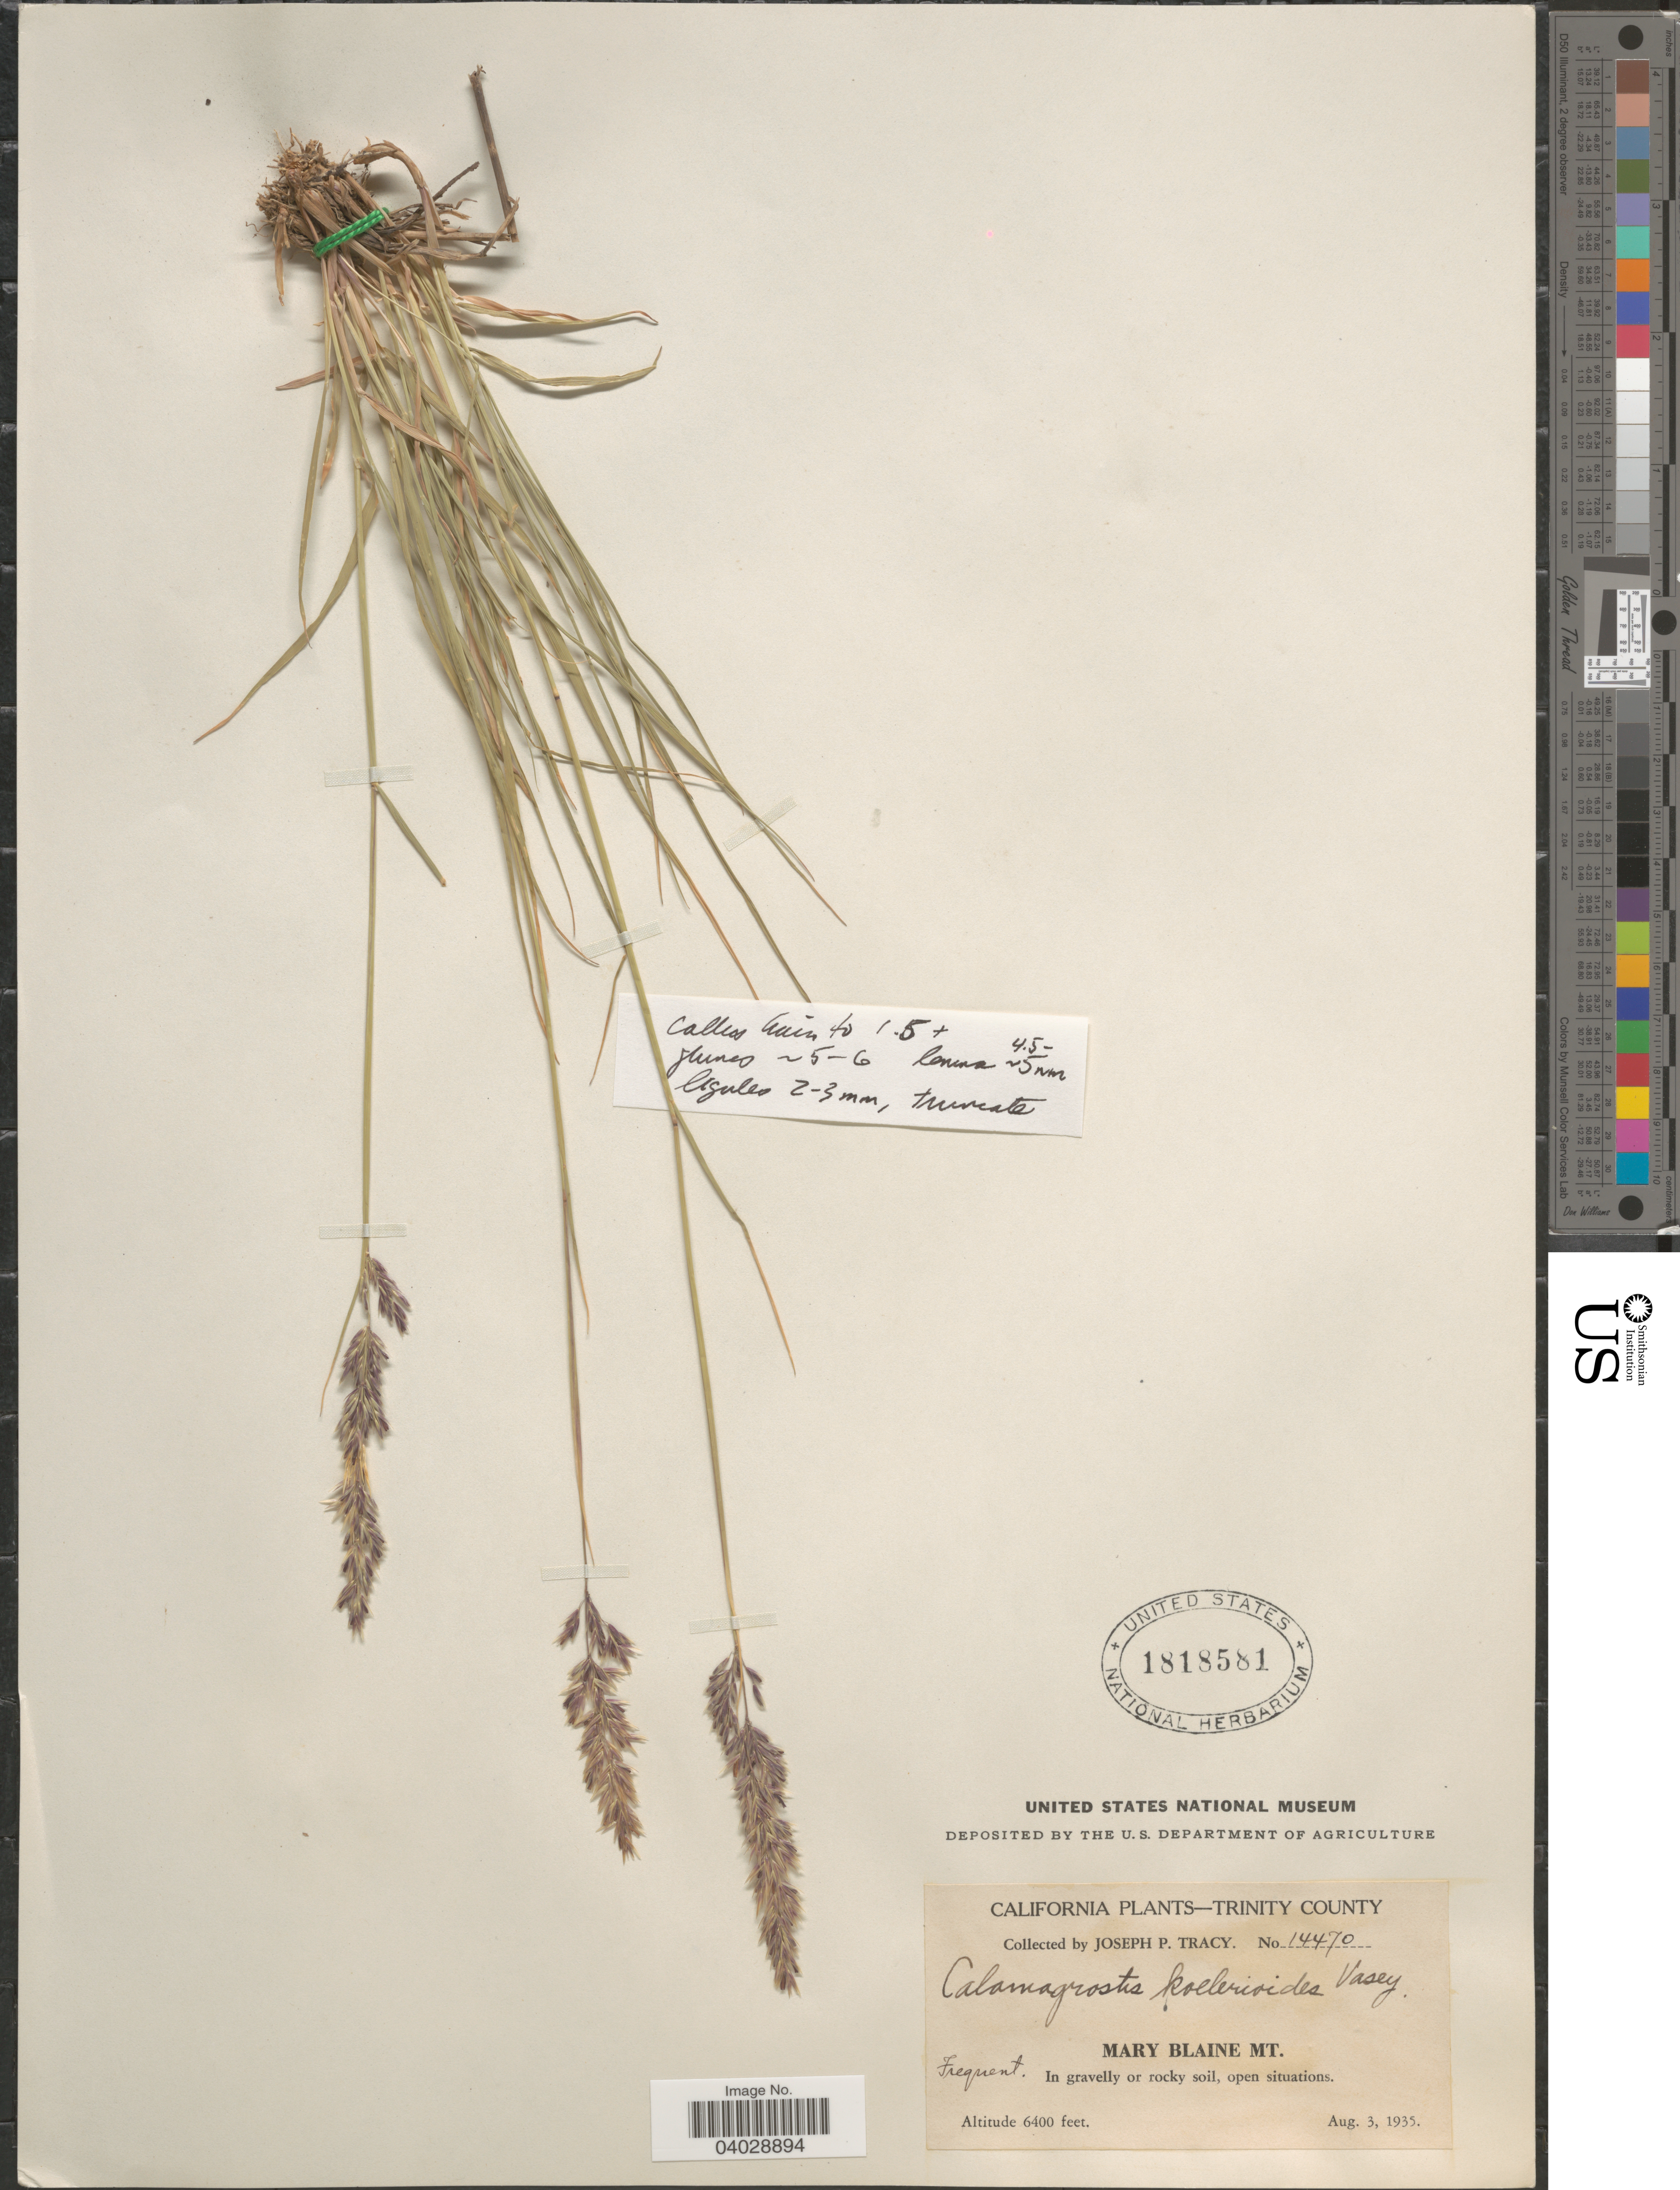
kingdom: Plantae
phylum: Tracheophyta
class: Liliopsida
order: Poales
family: Poaceae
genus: Calamagrostis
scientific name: Calamagrostis koelerioides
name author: Vasey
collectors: J. Tracy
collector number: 14470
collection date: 1935-08-03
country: United States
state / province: California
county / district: Trinity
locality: Trinity County. Mary Blaine Mt.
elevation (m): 1951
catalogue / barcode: US 1818581